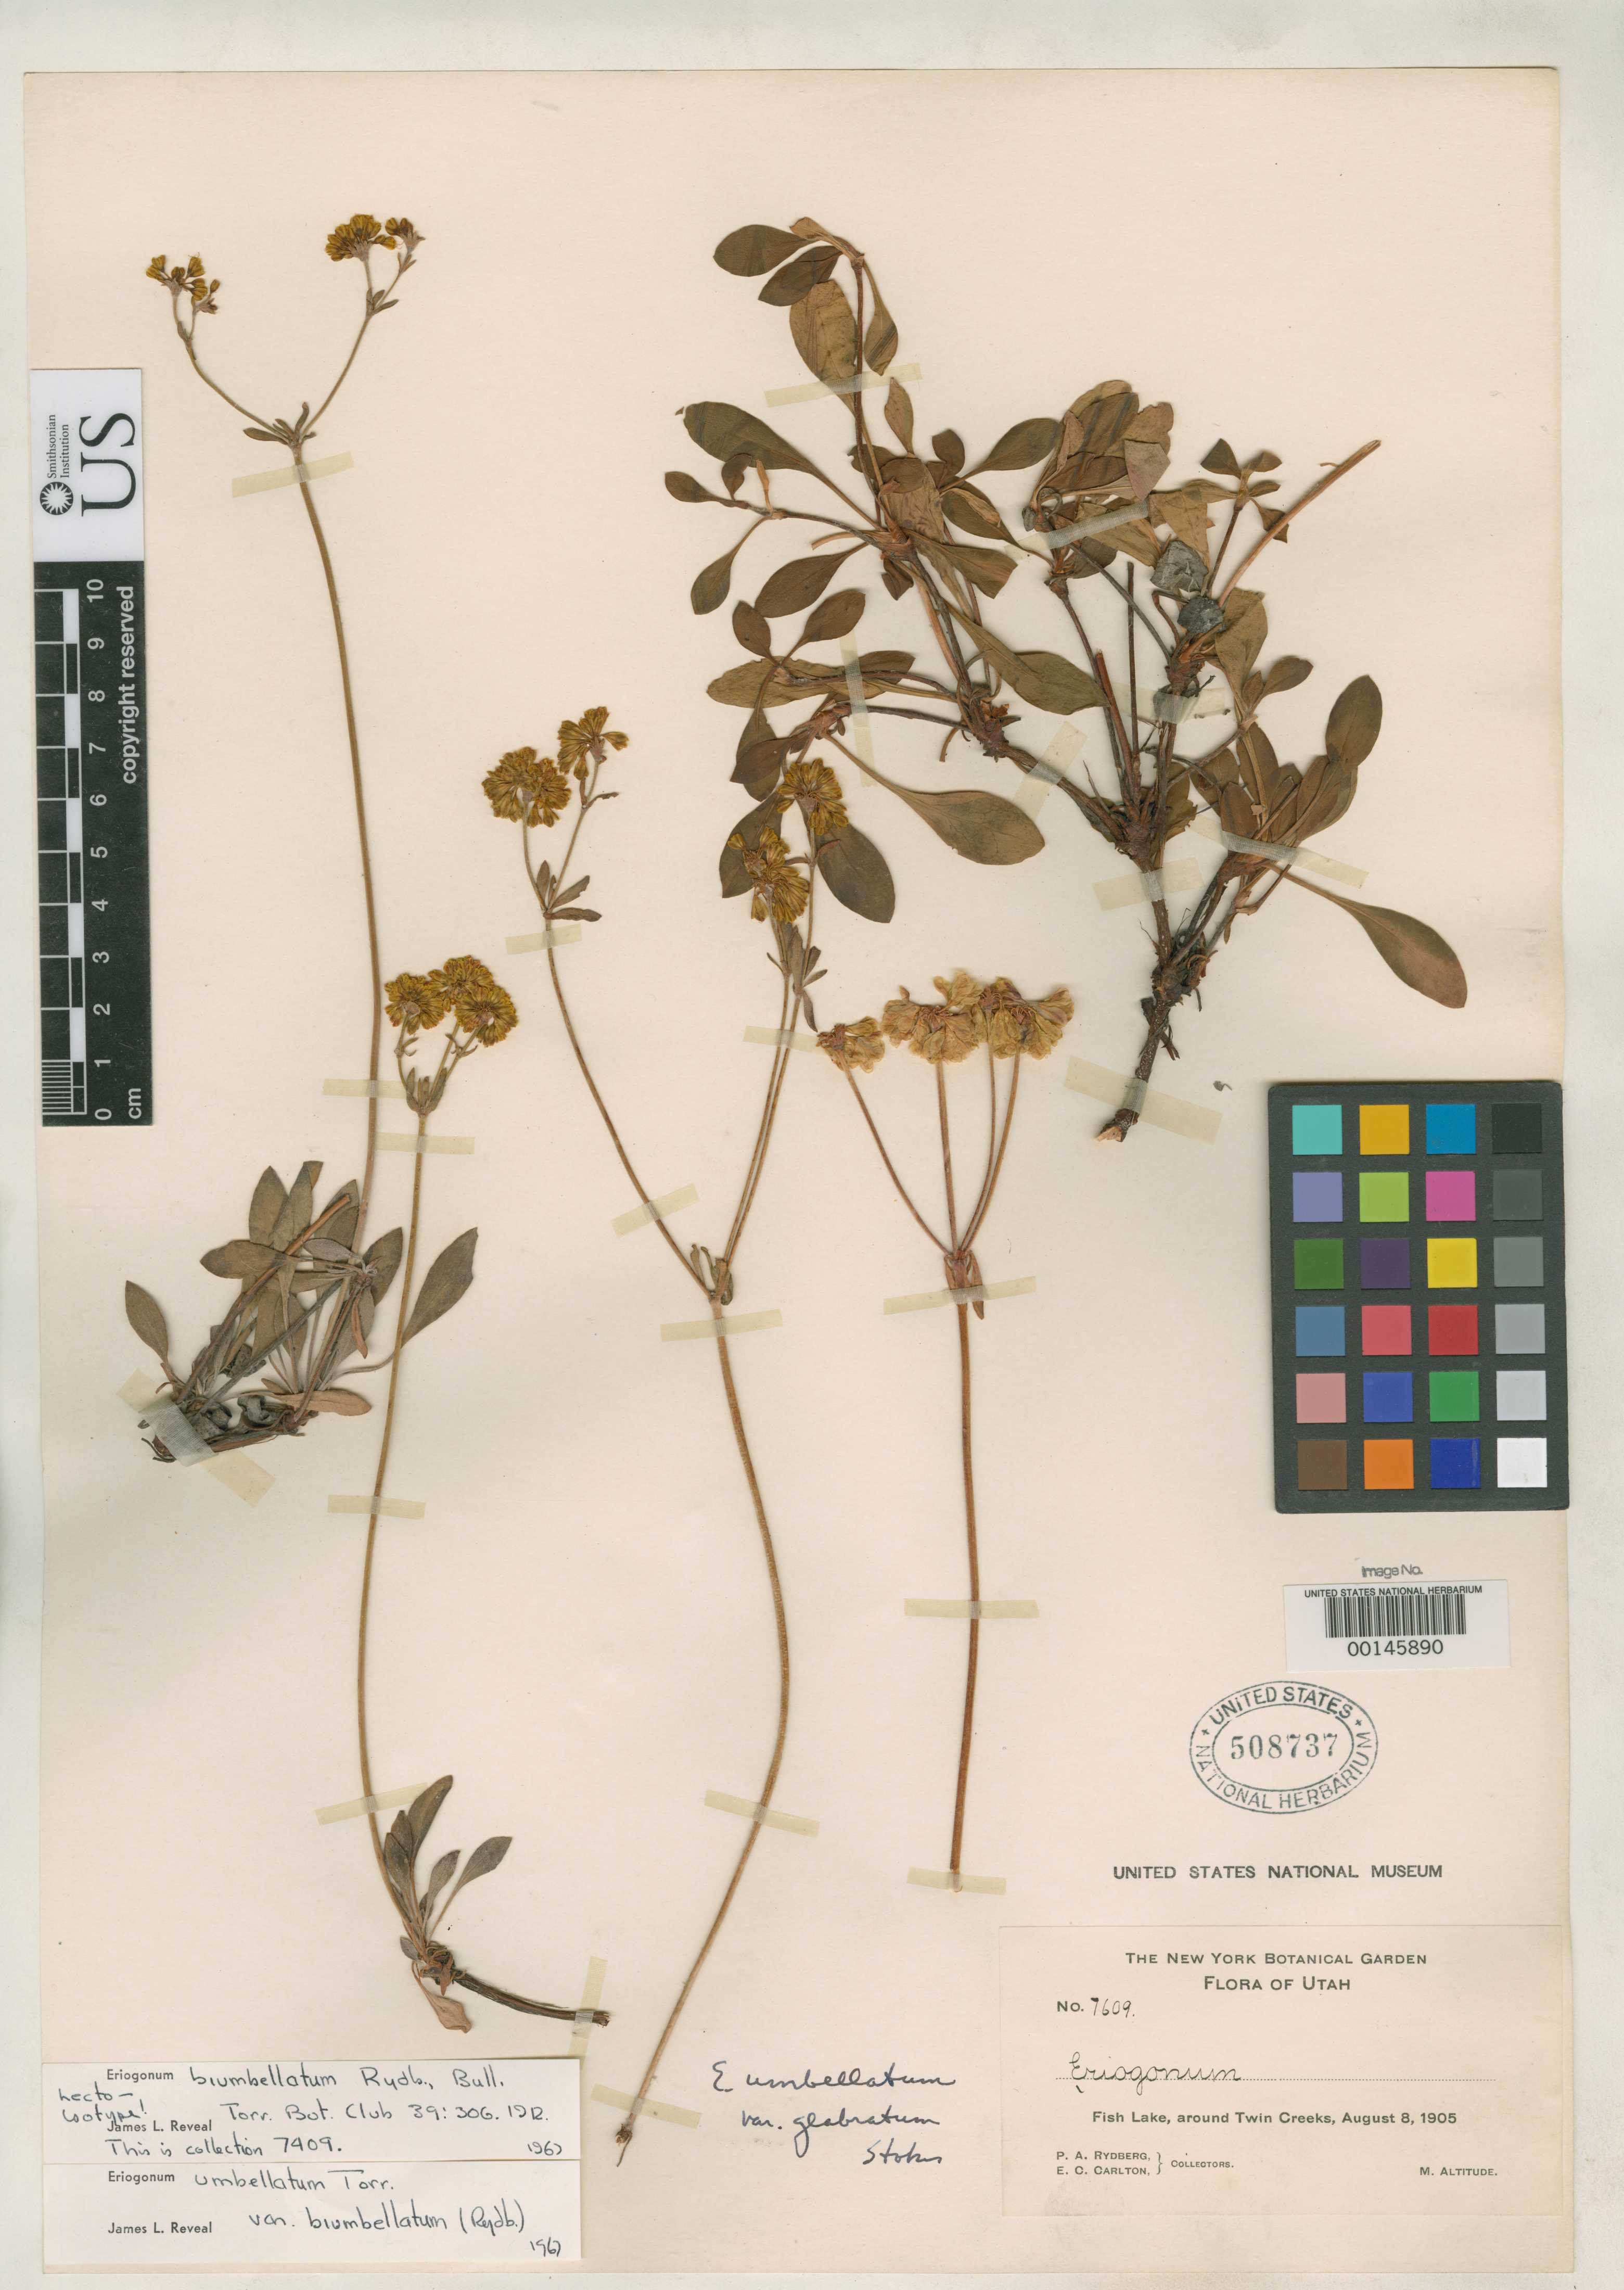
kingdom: Plantae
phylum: Tracheophyta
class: Magnoliopsida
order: Caryophyllales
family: Polygonaceae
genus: Eriogonum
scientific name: Eriogonum biumbellatum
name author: Rydb.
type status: Lectotype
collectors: P. A. Rydberg & E. Carlton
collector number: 7409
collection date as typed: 08 Aug 1905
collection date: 1905-08-08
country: United States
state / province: Utah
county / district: Sevier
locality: Fish Lake around Twin Cr.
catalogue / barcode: US 508737